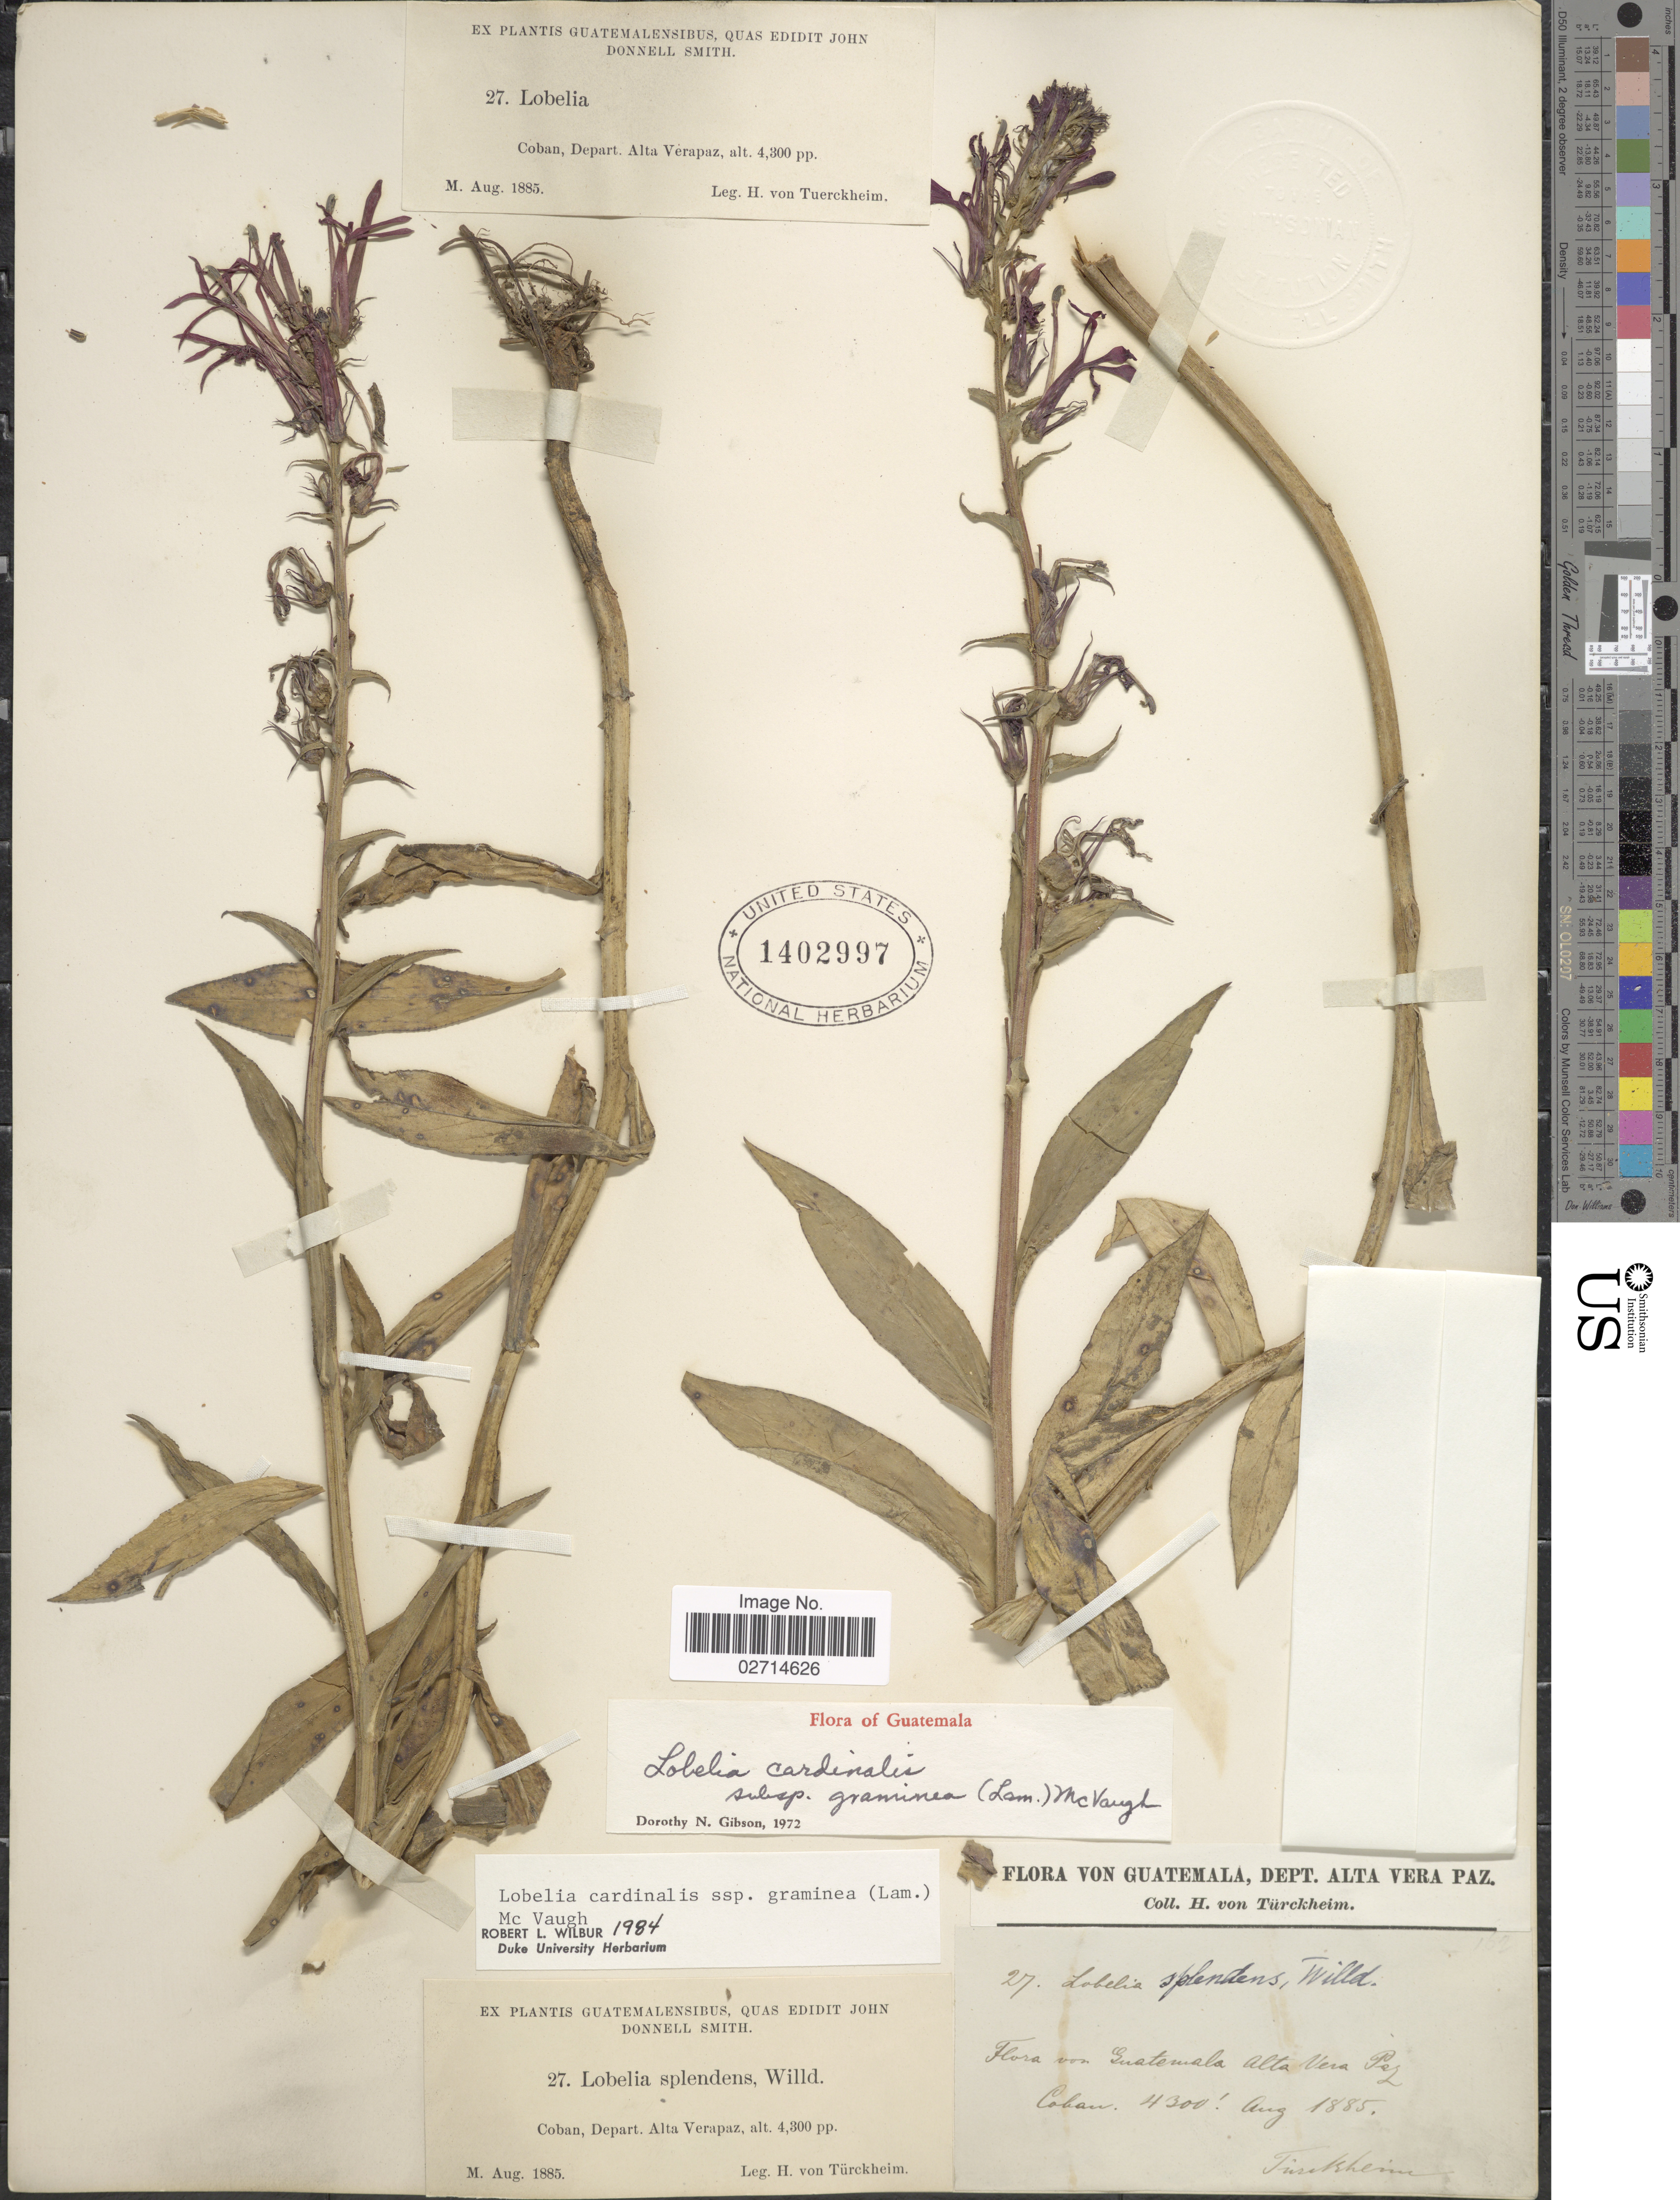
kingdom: Plantae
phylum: Tracheophyta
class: Magnoliopsida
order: Asterales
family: Campanulaceae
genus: Lobelia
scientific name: Lobelia cardinalis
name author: L.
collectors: H. von Türckheim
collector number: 27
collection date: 1885-08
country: Guatemala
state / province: Alta Verapaz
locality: Coban, Depart. Alta Verapaz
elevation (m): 1311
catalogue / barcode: US 1402997